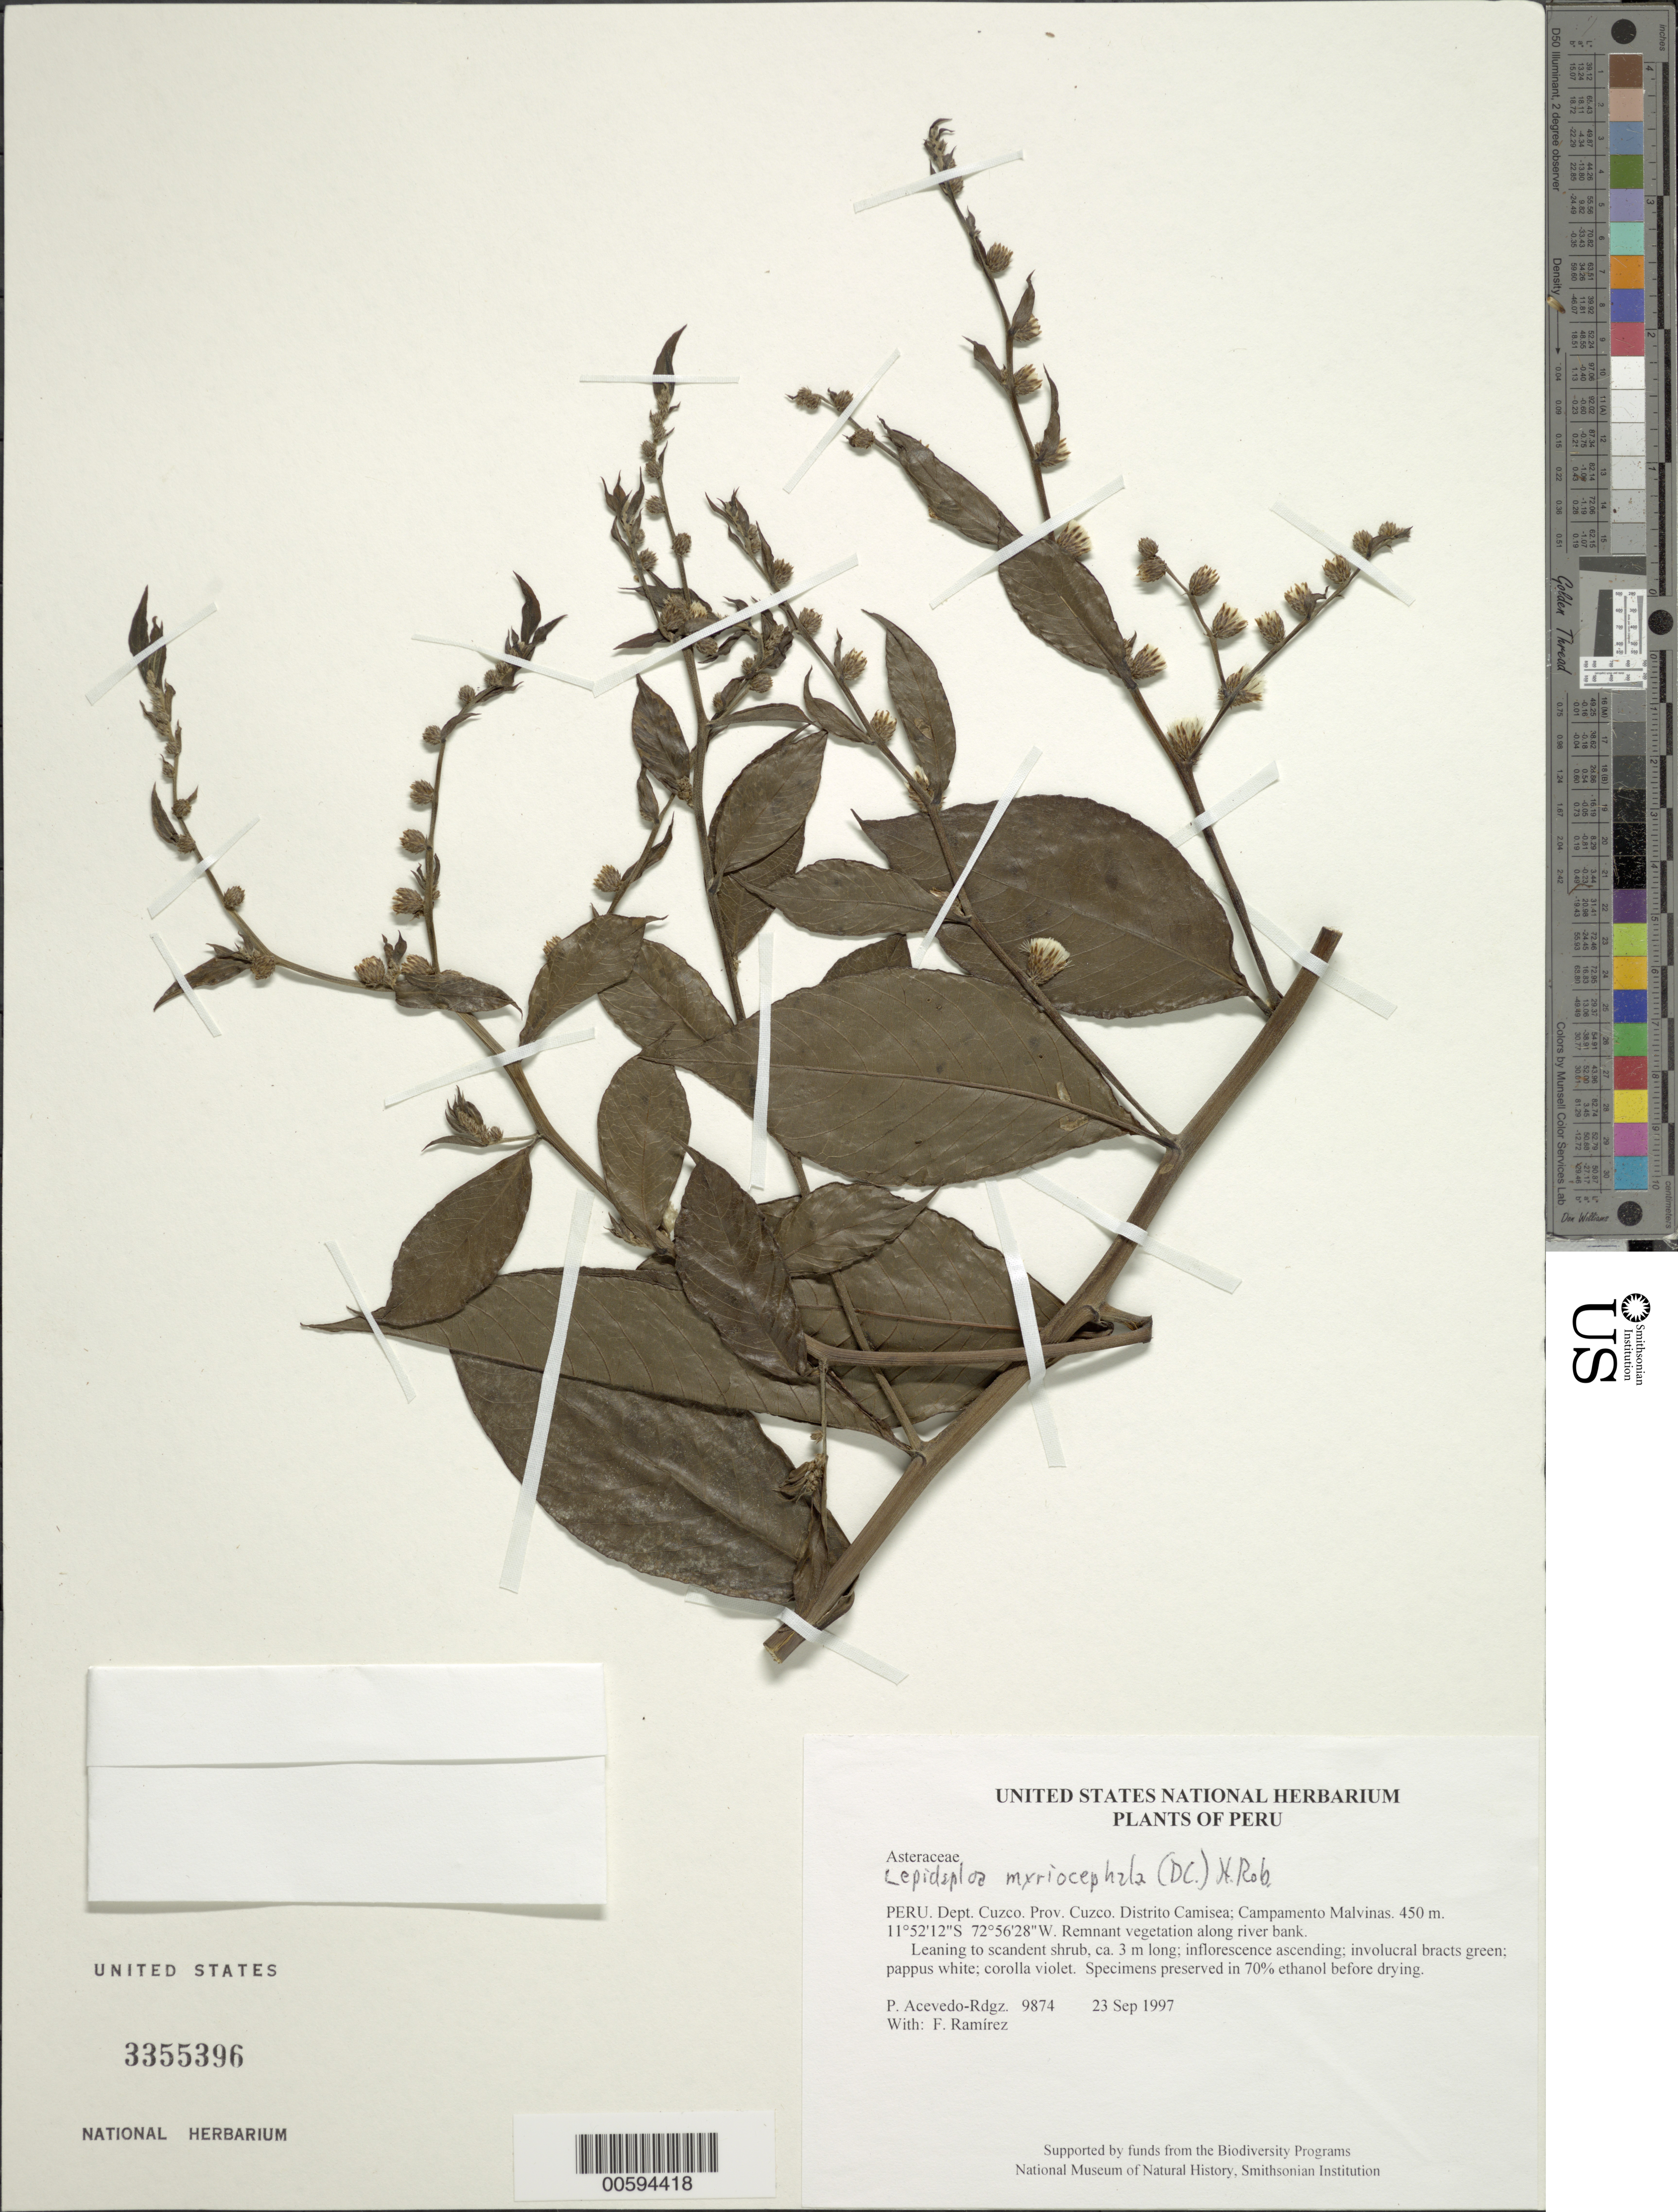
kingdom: Plantae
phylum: Tracheophyta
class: Magnoliopsida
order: Asterales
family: Asteraceae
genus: Lepidaploa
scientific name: Lepidaploa myriocephala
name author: (DC.) H. Rob.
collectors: P. Acevedo-Rodr. & F. Ramirez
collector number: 9874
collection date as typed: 23 Sep 1997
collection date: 1997-09-23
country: Peru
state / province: Cusco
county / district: Cusco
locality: Distrito Camisea; Campamento Malvinas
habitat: Remnant vegetation along river bank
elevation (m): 450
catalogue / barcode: US 3355396